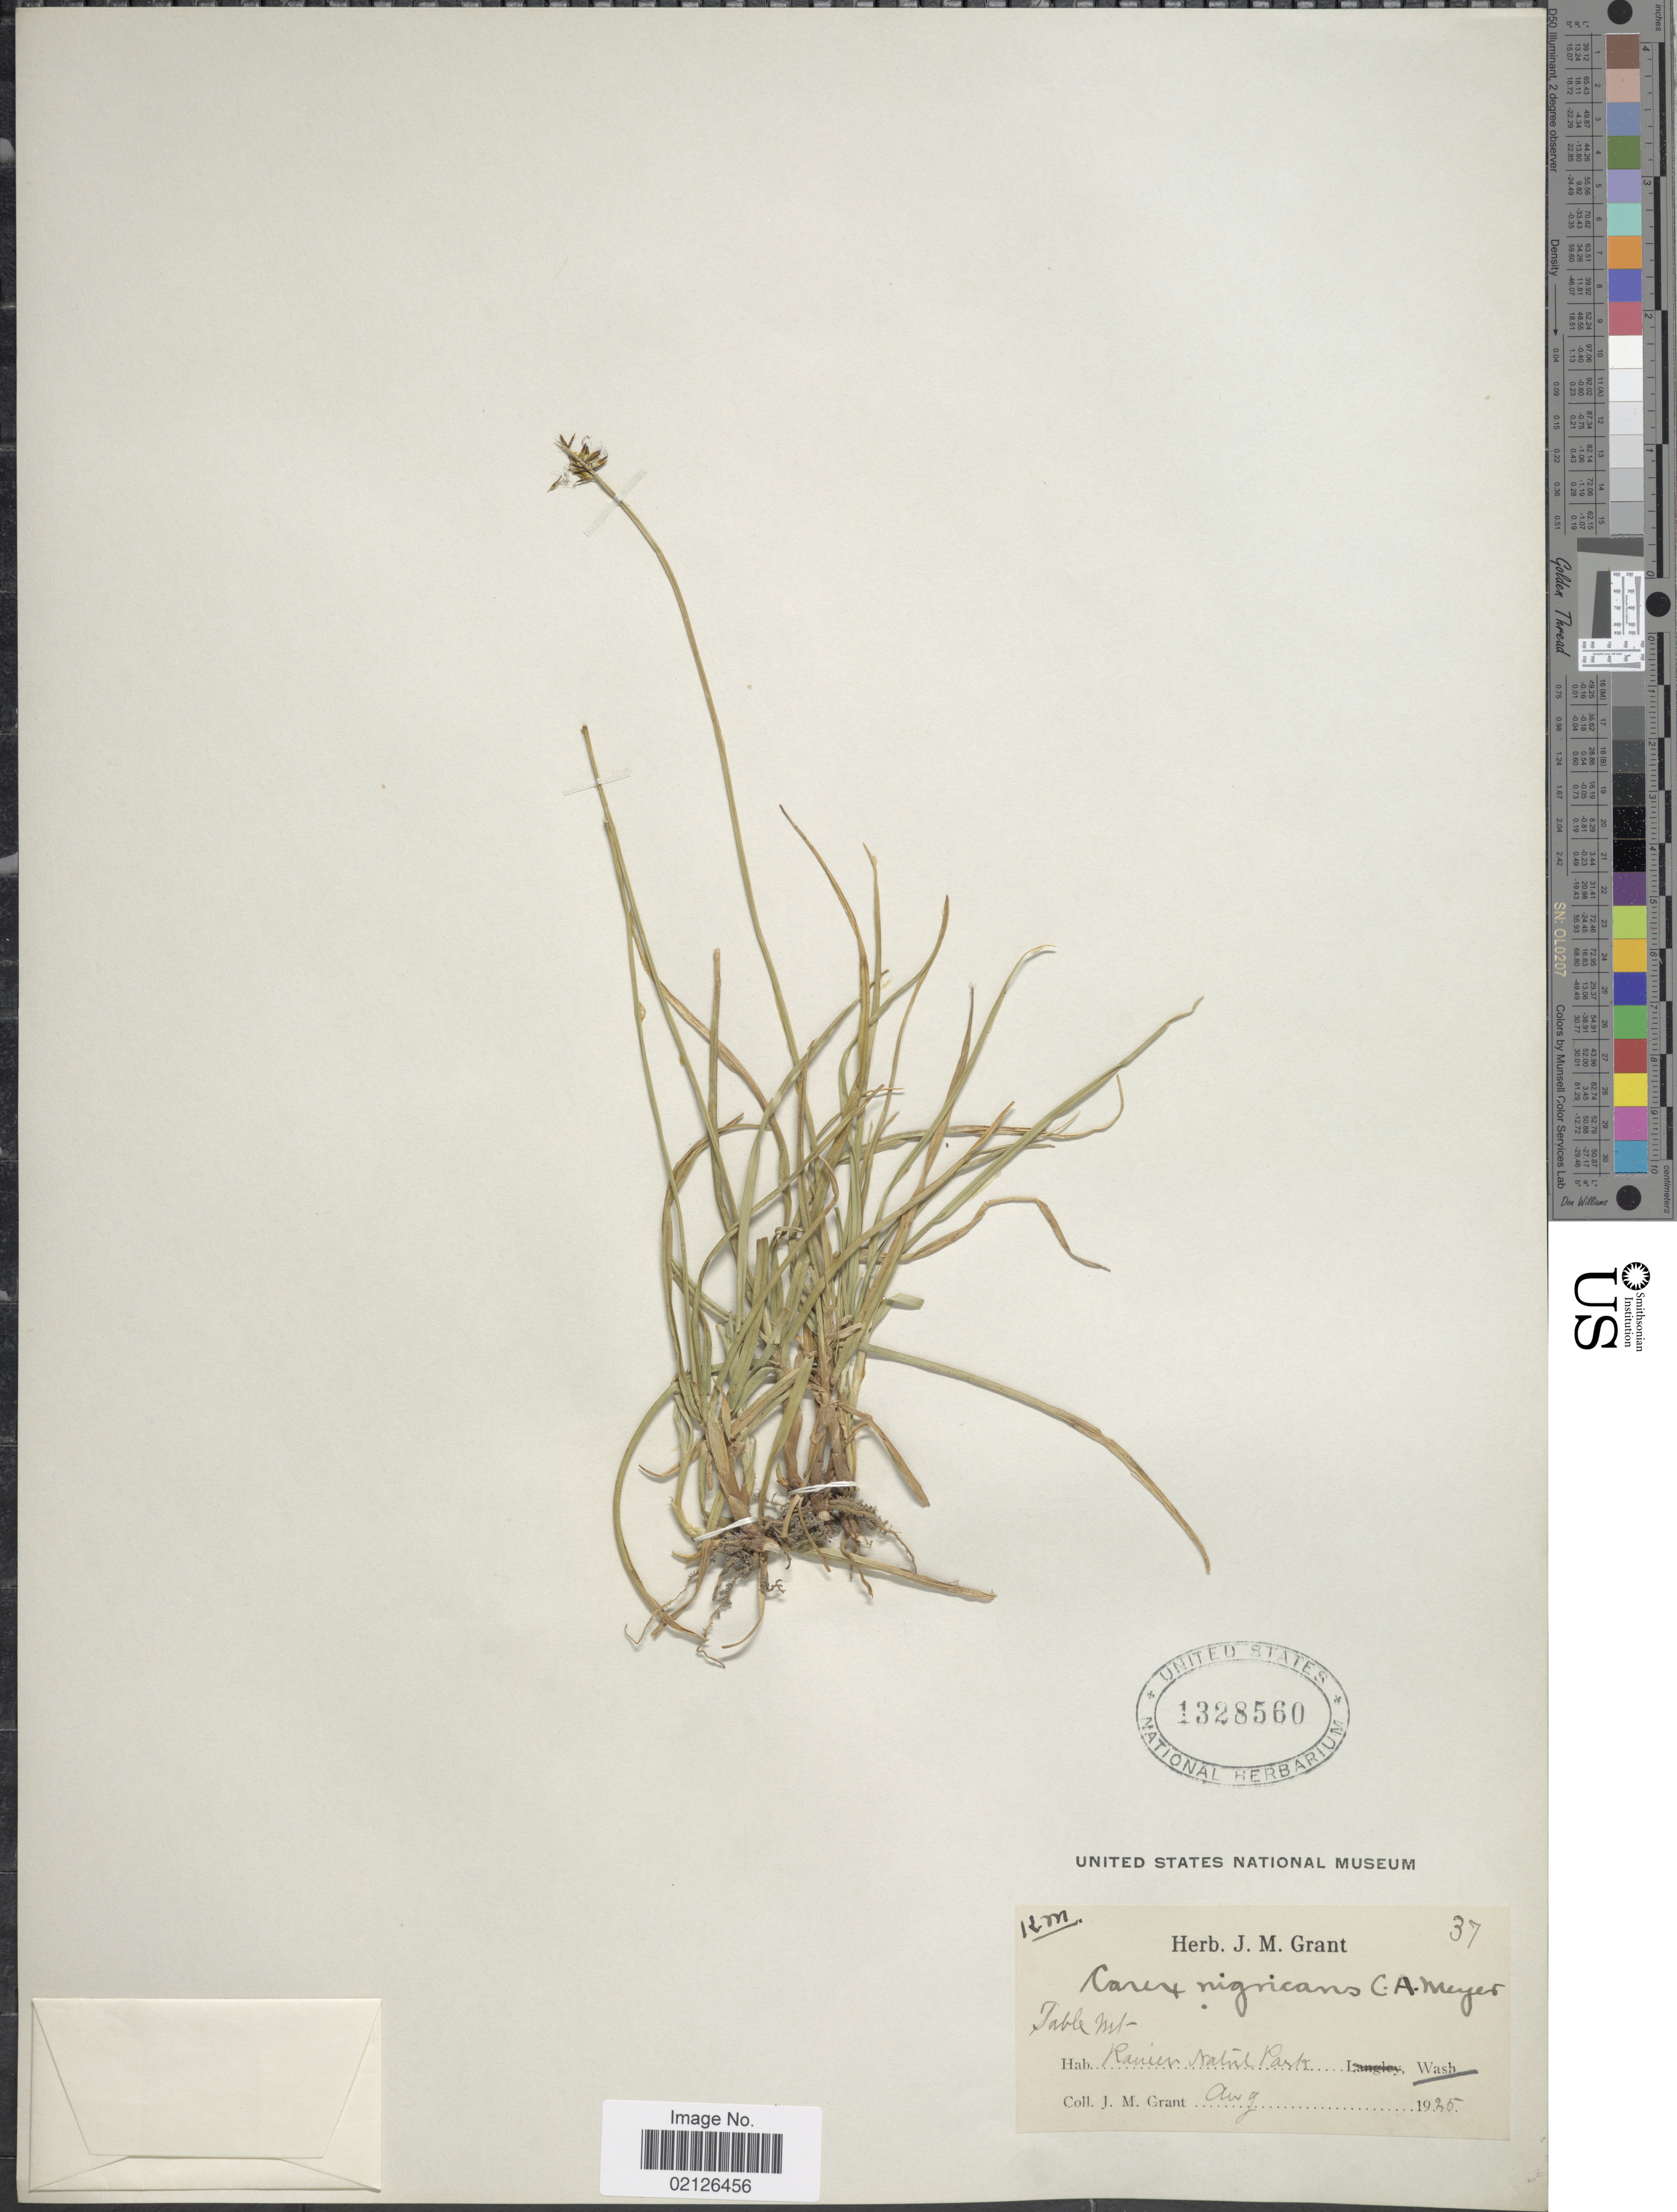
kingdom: Plantae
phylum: Tracheophyta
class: Liliopsida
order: Poales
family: Cyperaceae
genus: Carex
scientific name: Carex nigricans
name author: C.A. Mey.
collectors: J. M. Grant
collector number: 37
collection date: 1925-08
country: United States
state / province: Washington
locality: Table Mt, Rainier Natnl Park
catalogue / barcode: US 1328560